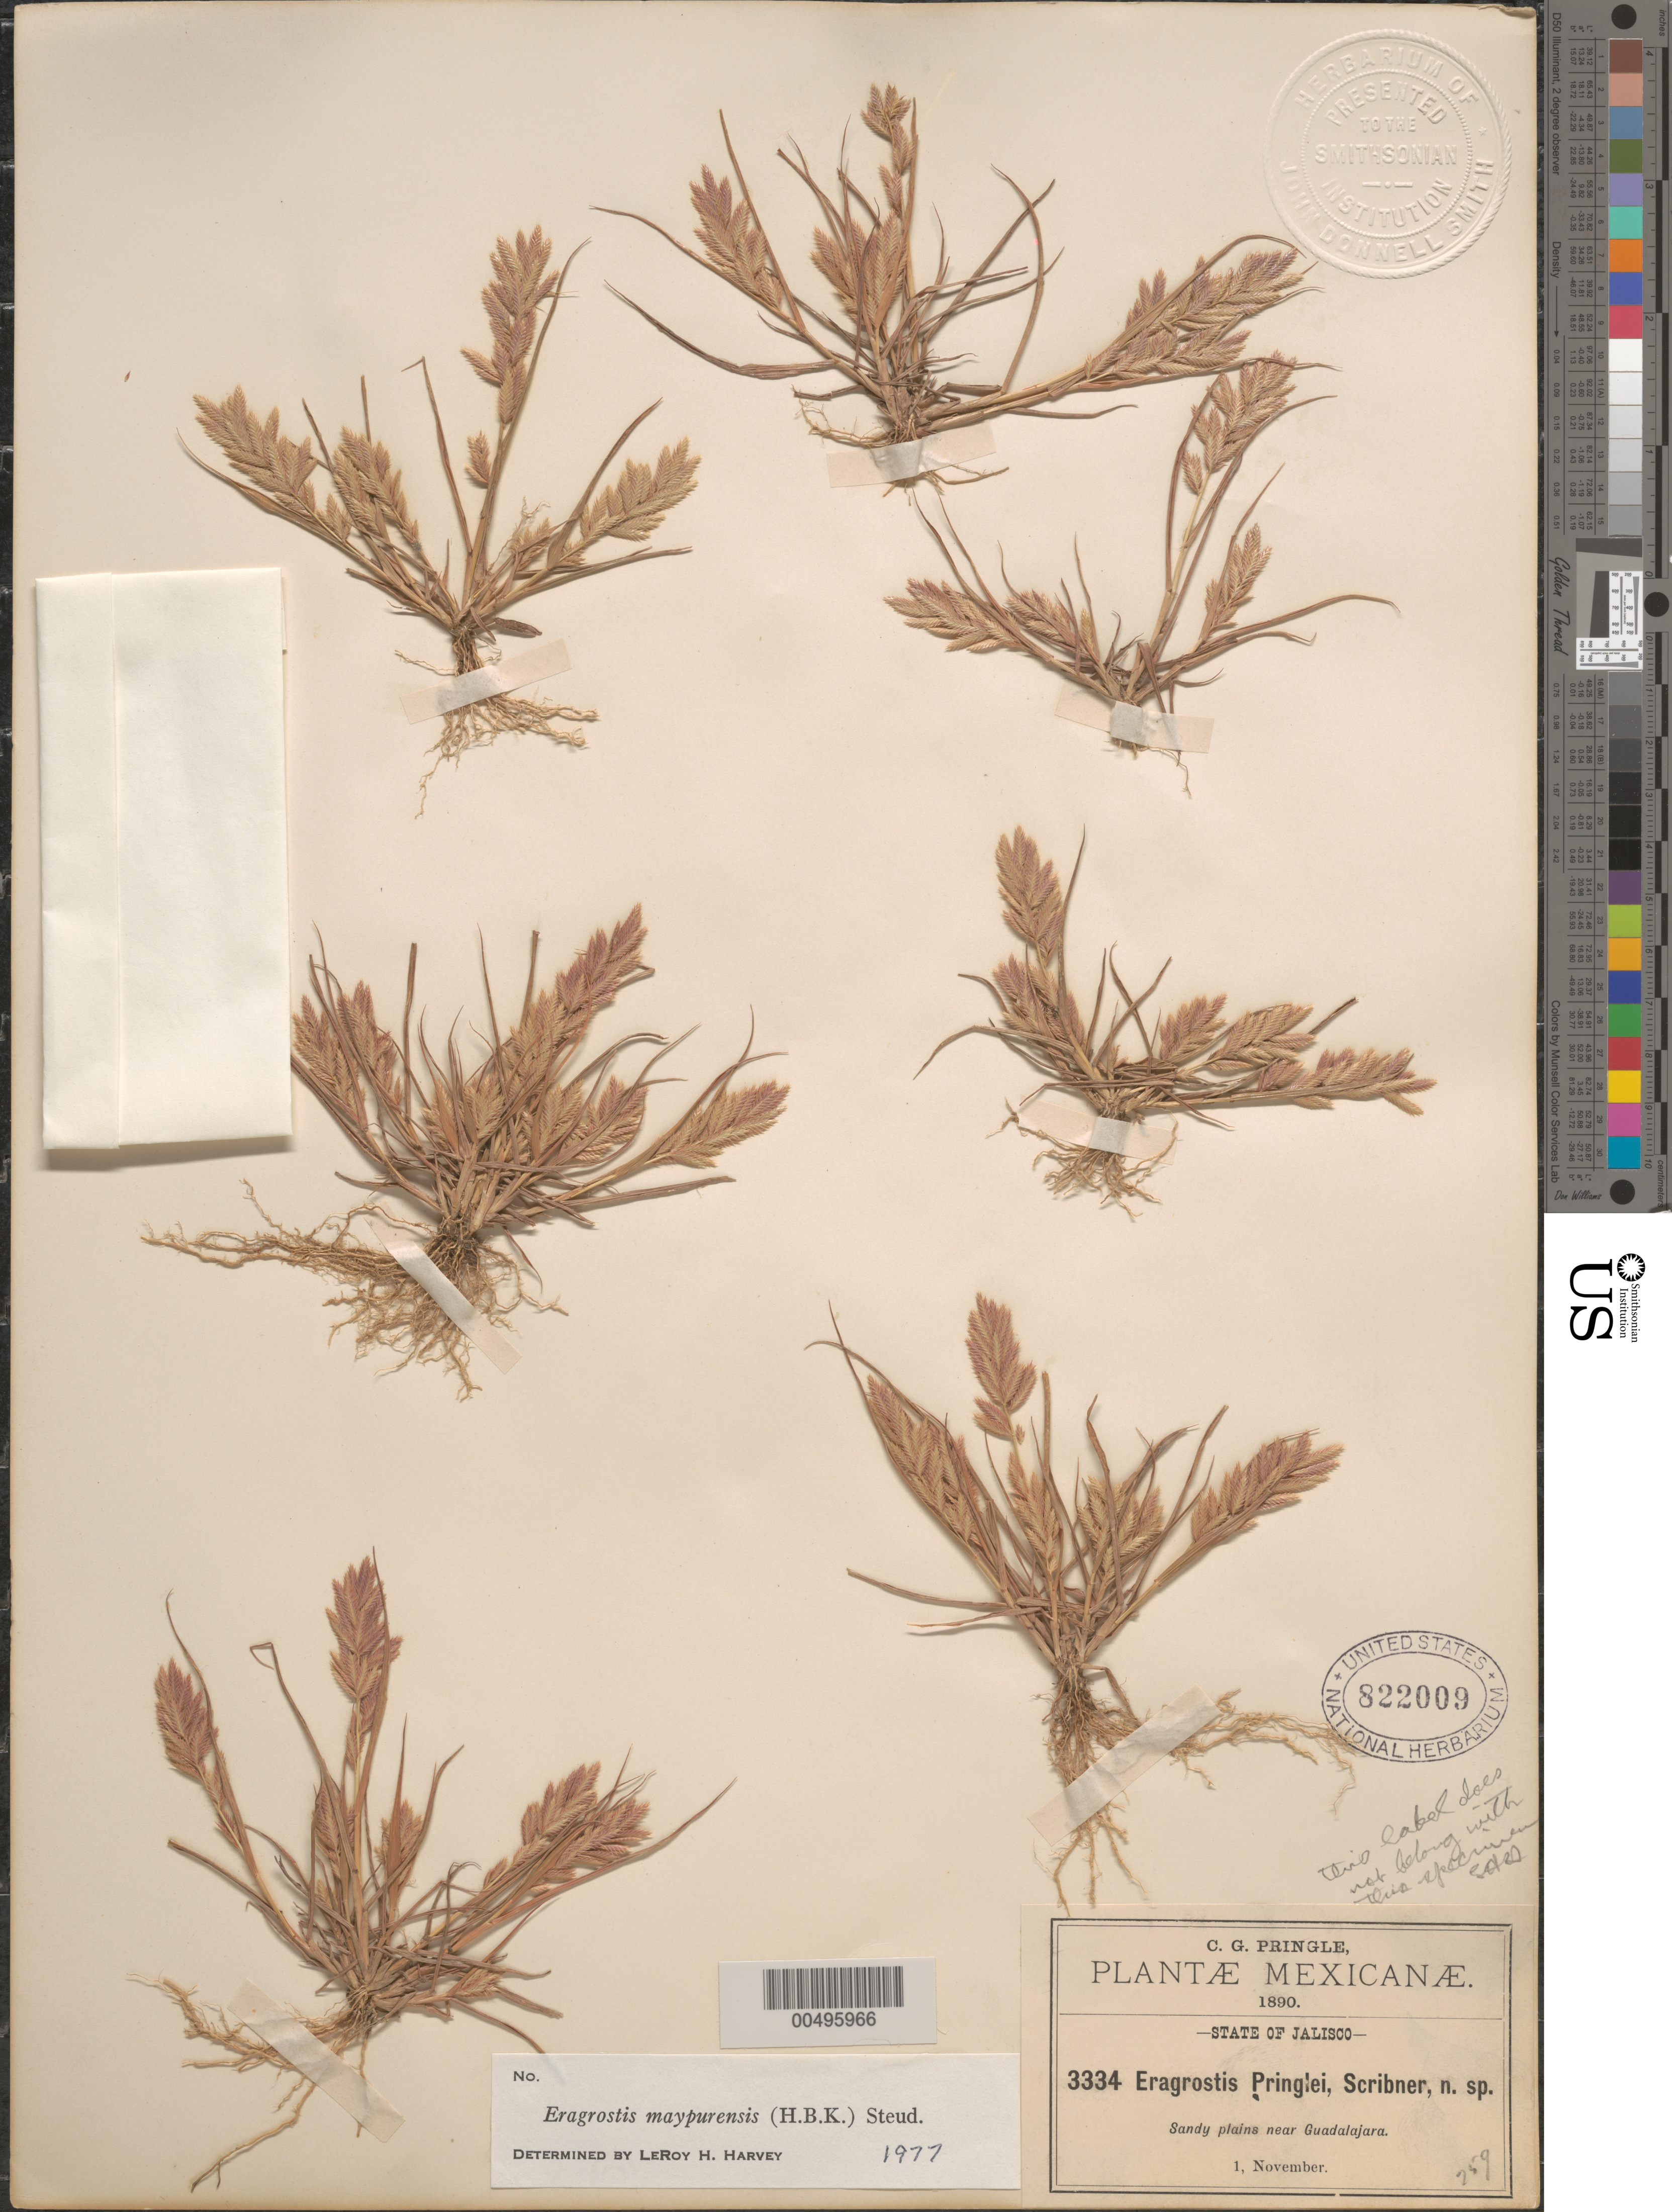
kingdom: Plantae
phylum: Tracheophyta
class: Liliopsida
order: Poales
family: Poaceae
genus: Eragrostis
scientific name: Eragrostis maypurensis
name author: (Kunth) Steud.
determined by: Harvey, L. H.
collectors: C. G. Pringle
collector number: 3334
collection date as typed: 1 Nov 1890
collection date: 1890-11-01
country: Mexico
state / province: Jalisco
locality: Near Guadalajara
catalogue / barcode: US 822009